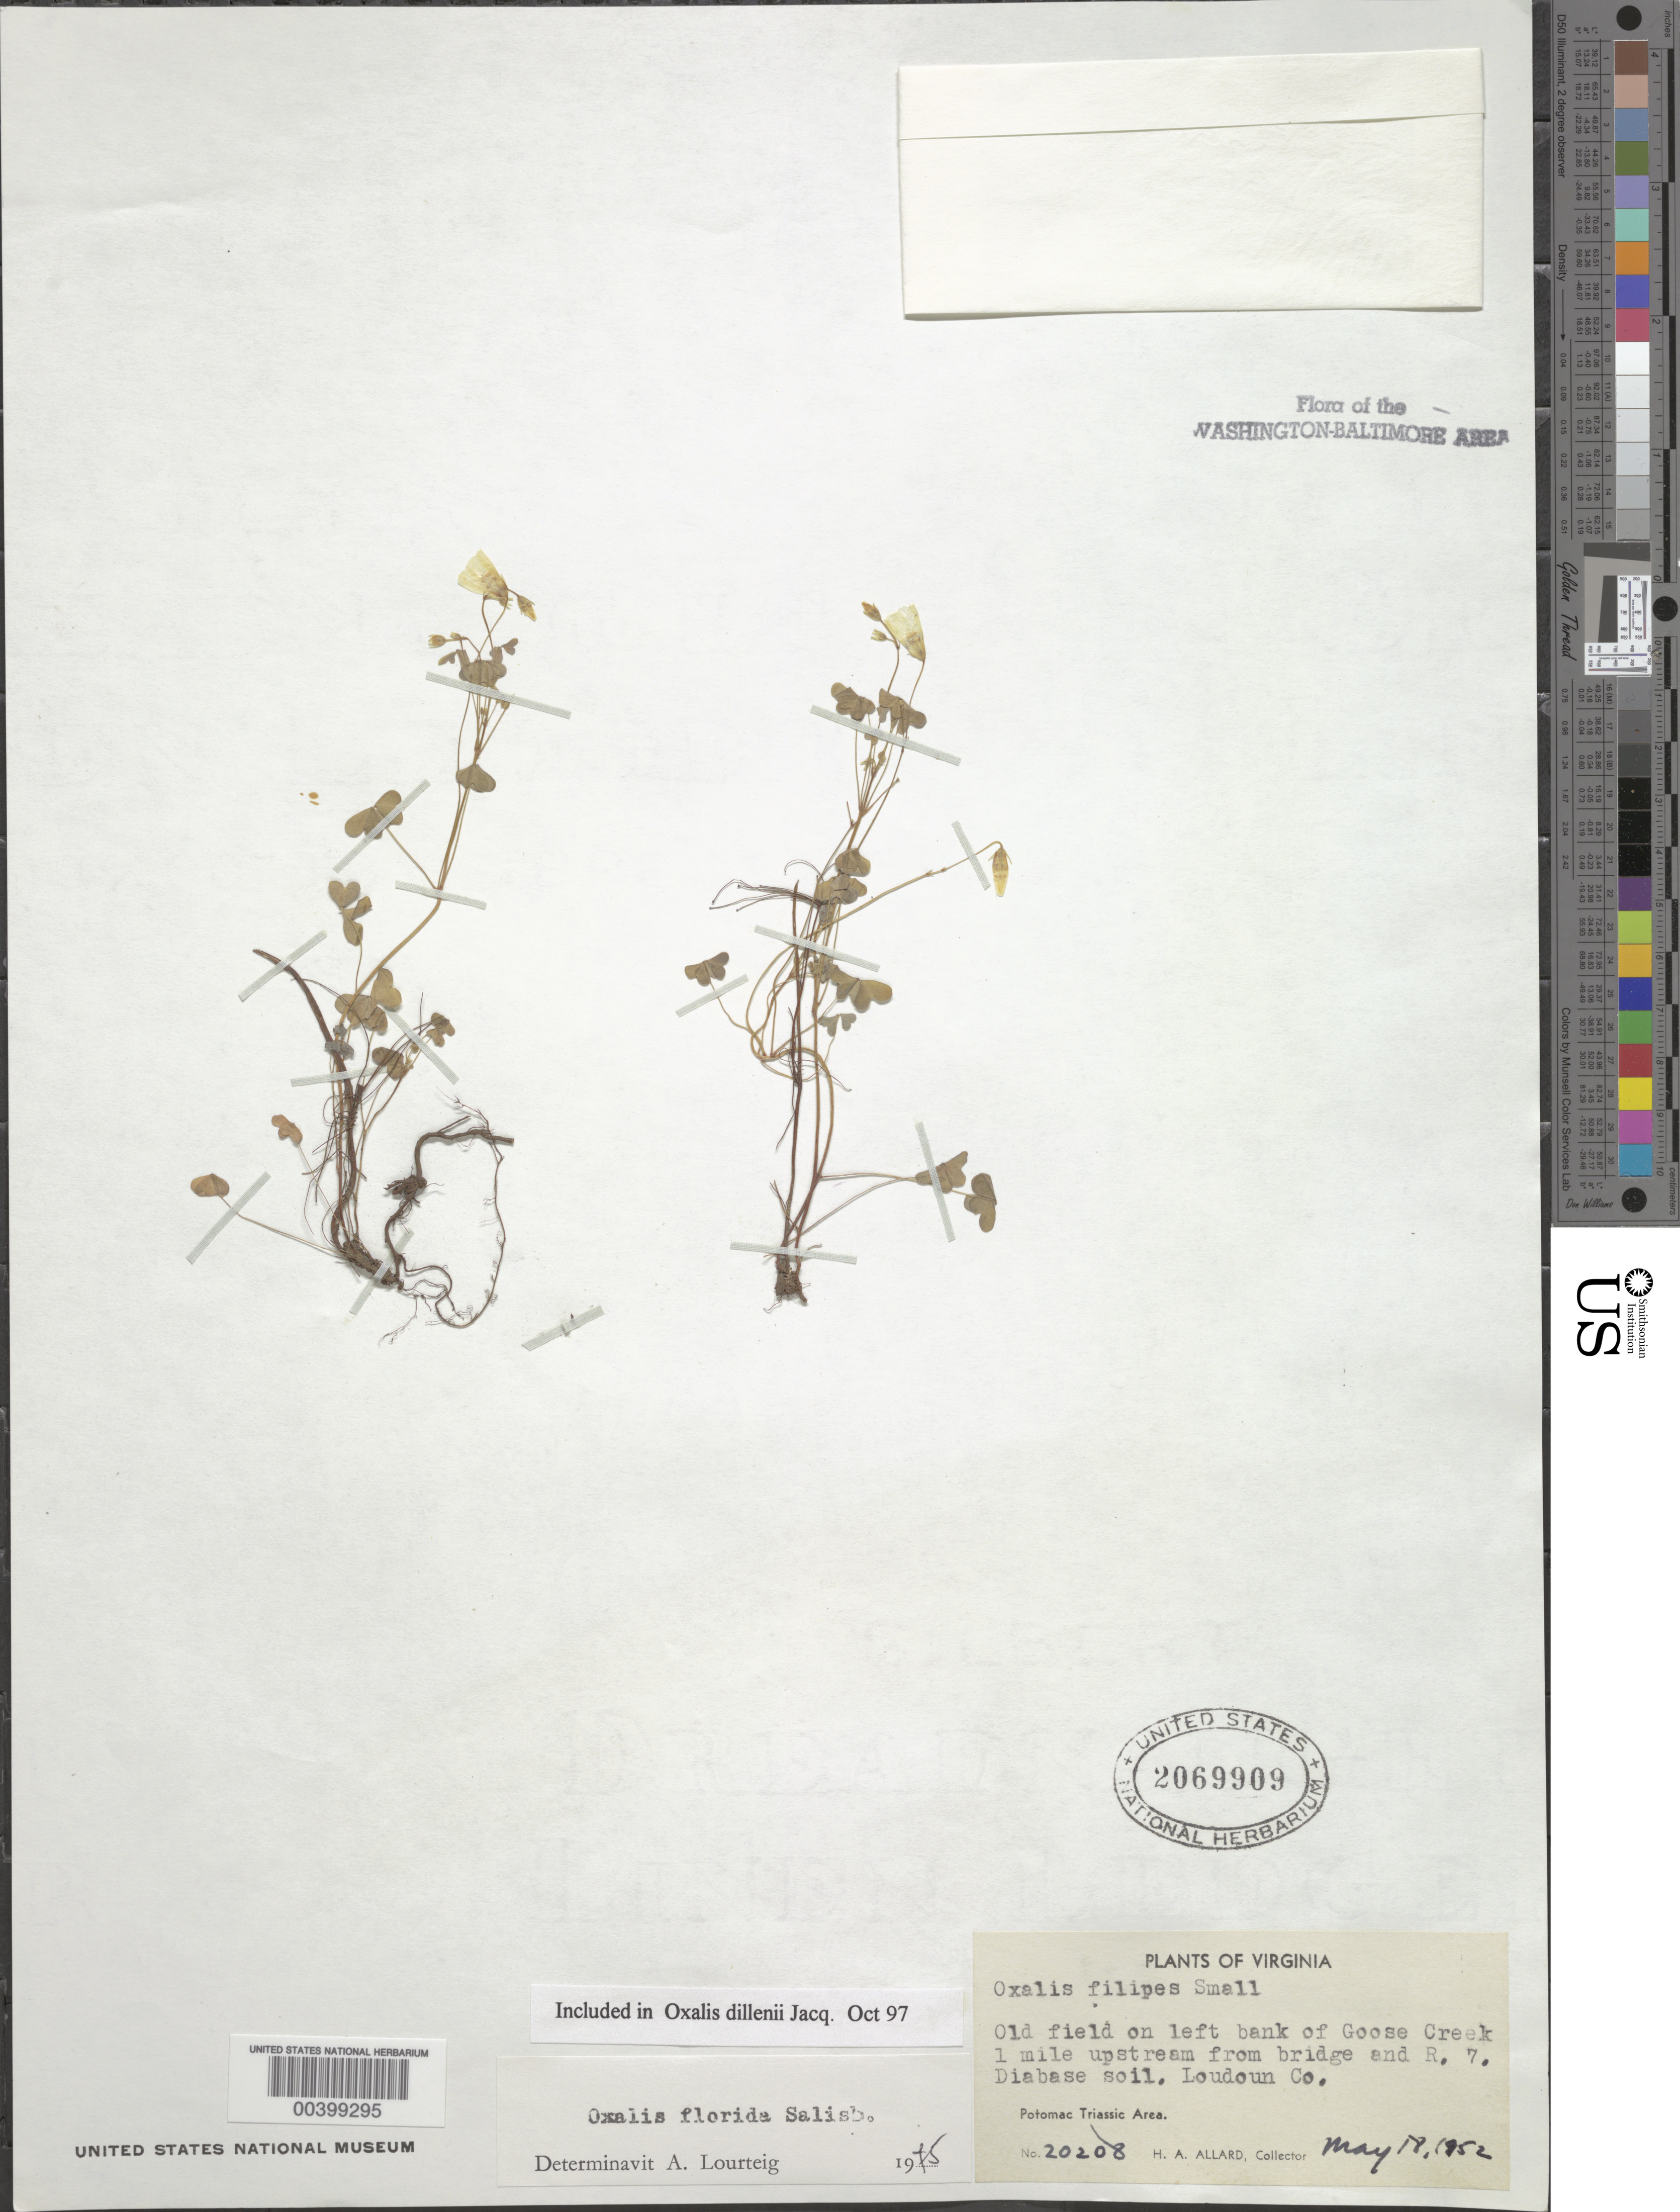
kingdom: Plantae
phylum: Tracheophyta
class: Magnoliopsida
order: Oxalidales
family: Oxalidaceae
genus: Oxalis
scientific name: Oxalis dillenii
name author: Jacq.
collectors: H. A. Allard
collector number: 20208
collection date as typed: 18 May 1952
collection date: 1952-05-18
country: United States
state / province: Virginia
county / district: Loudoun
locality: Upstream from Route 7 and Goose Creek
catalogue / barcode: US 2069909